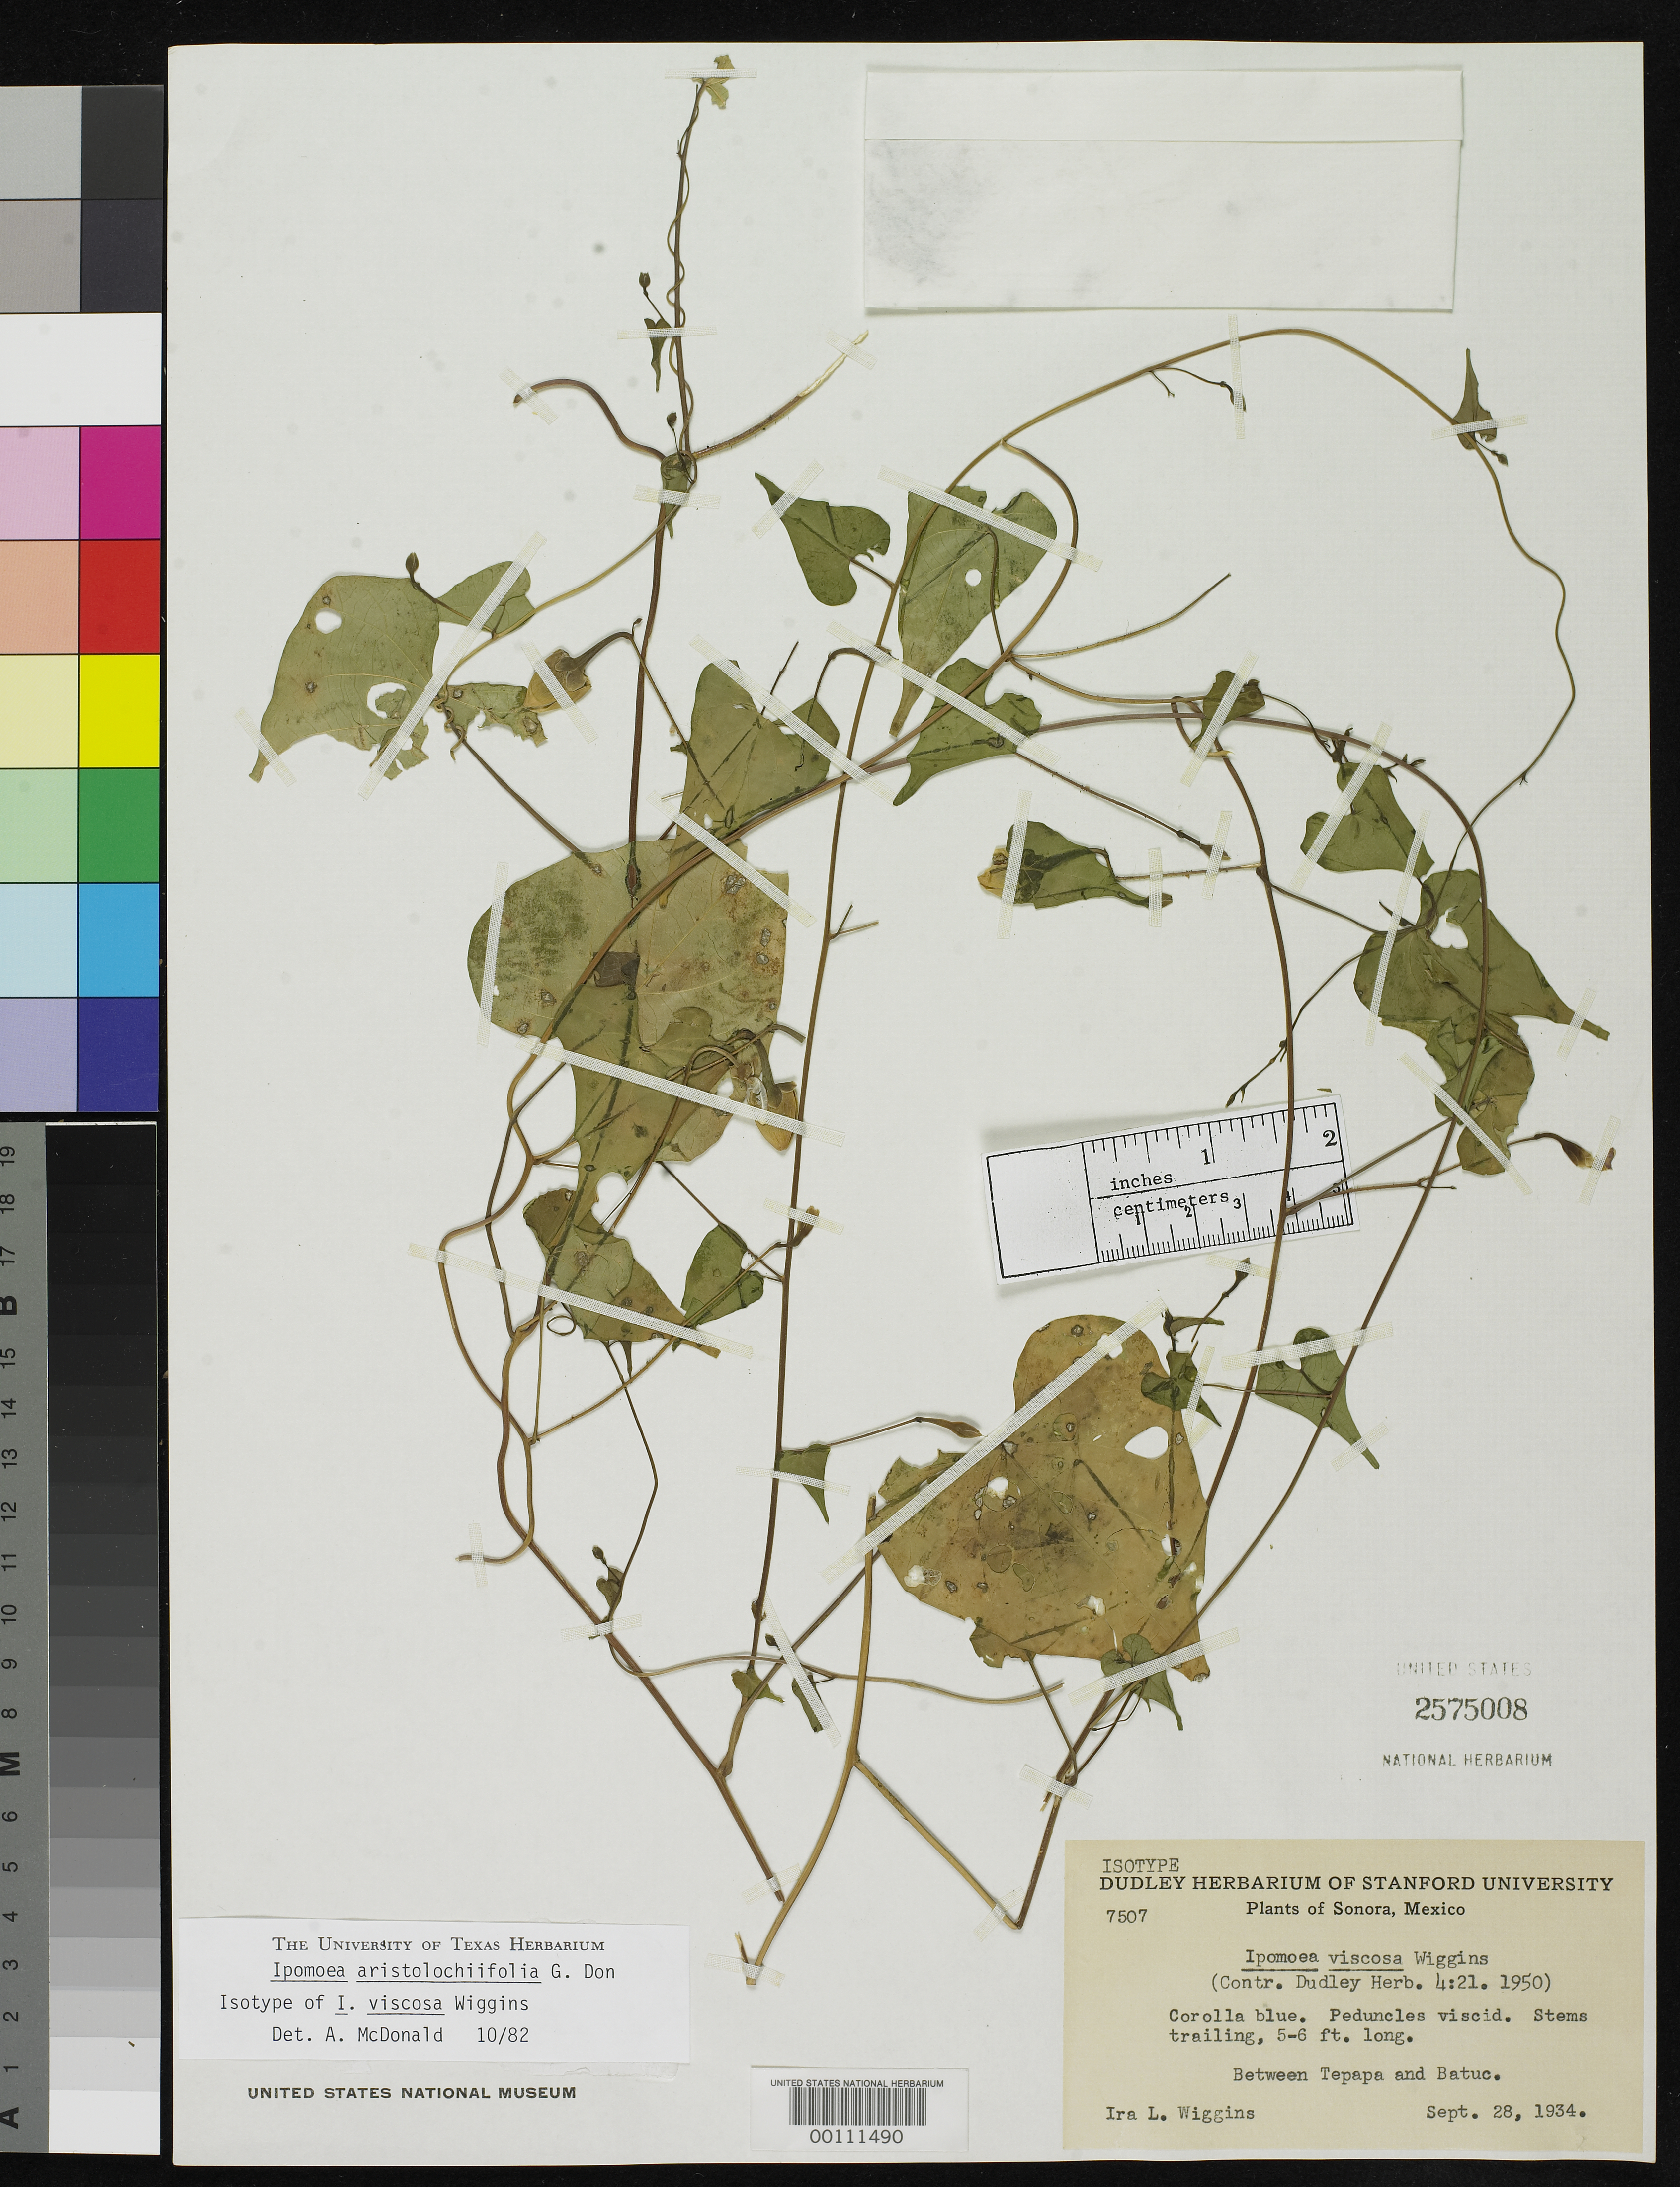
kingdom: Plantae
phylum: Tracheophyta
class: Magnoliopsida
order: Solanales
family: Convolvulaceae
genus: Ipomoea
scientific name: Ipomoea viscosa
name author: Wiggins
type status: Isotype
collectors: I. L. Wiggins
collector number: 7507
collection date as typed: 28 Sep 1943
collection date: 1943-09-28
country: Mexico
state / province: Sonora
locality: Tepapa - Batuc vicinity.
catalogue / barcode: US 2575008